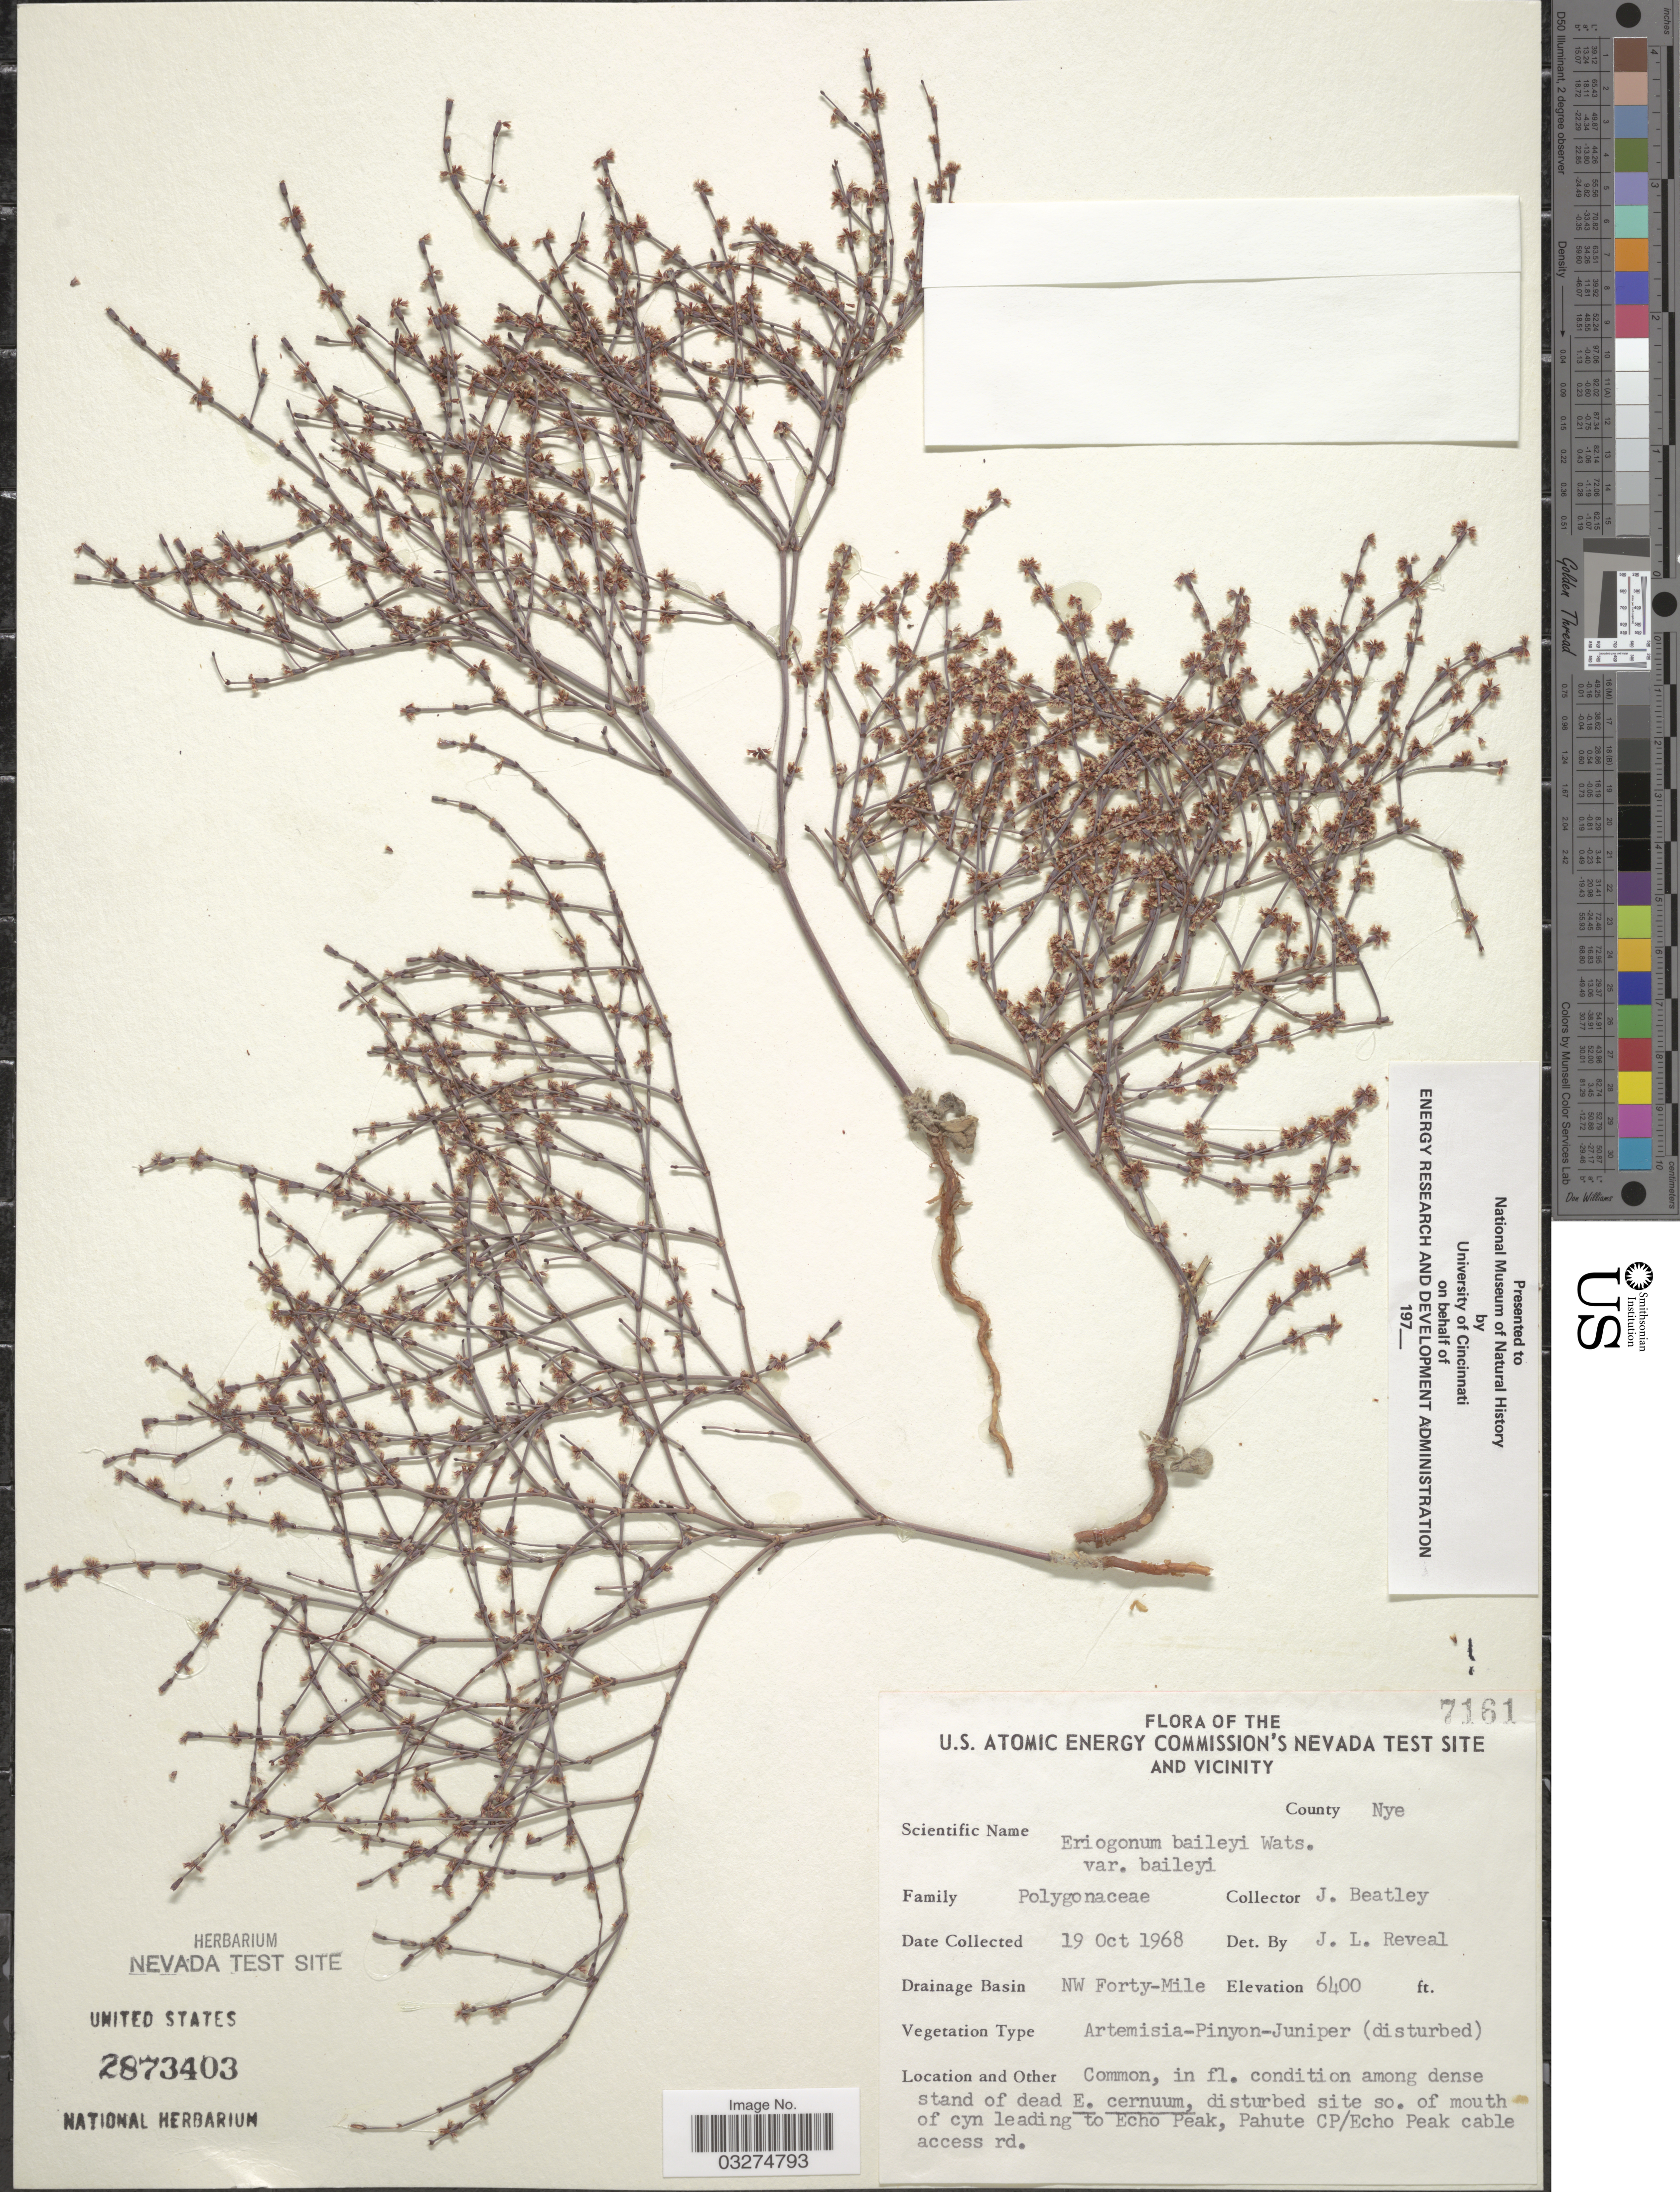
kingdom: Plantae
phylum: Tracheophyta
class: Magnoliopsida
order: Caryophyllales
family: Polygonaceae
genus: Eriogonum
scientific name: Eriogonum baileyi var. baileyi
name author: S. Watson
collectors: J. C. Beatley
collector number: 7161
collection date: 1968-10-19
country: United States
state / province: Nevada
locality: U.S. Atomic Energy Commission's Nevada Test Site and Vicinity. County Nye. Drainage Basin NW Forty-Mile. Disturbed site so. of mouth of cyn leading to Echo Peak, Pahute Cp/Echo Peak cable access rd.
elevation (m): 1951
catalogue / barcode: US 2873403